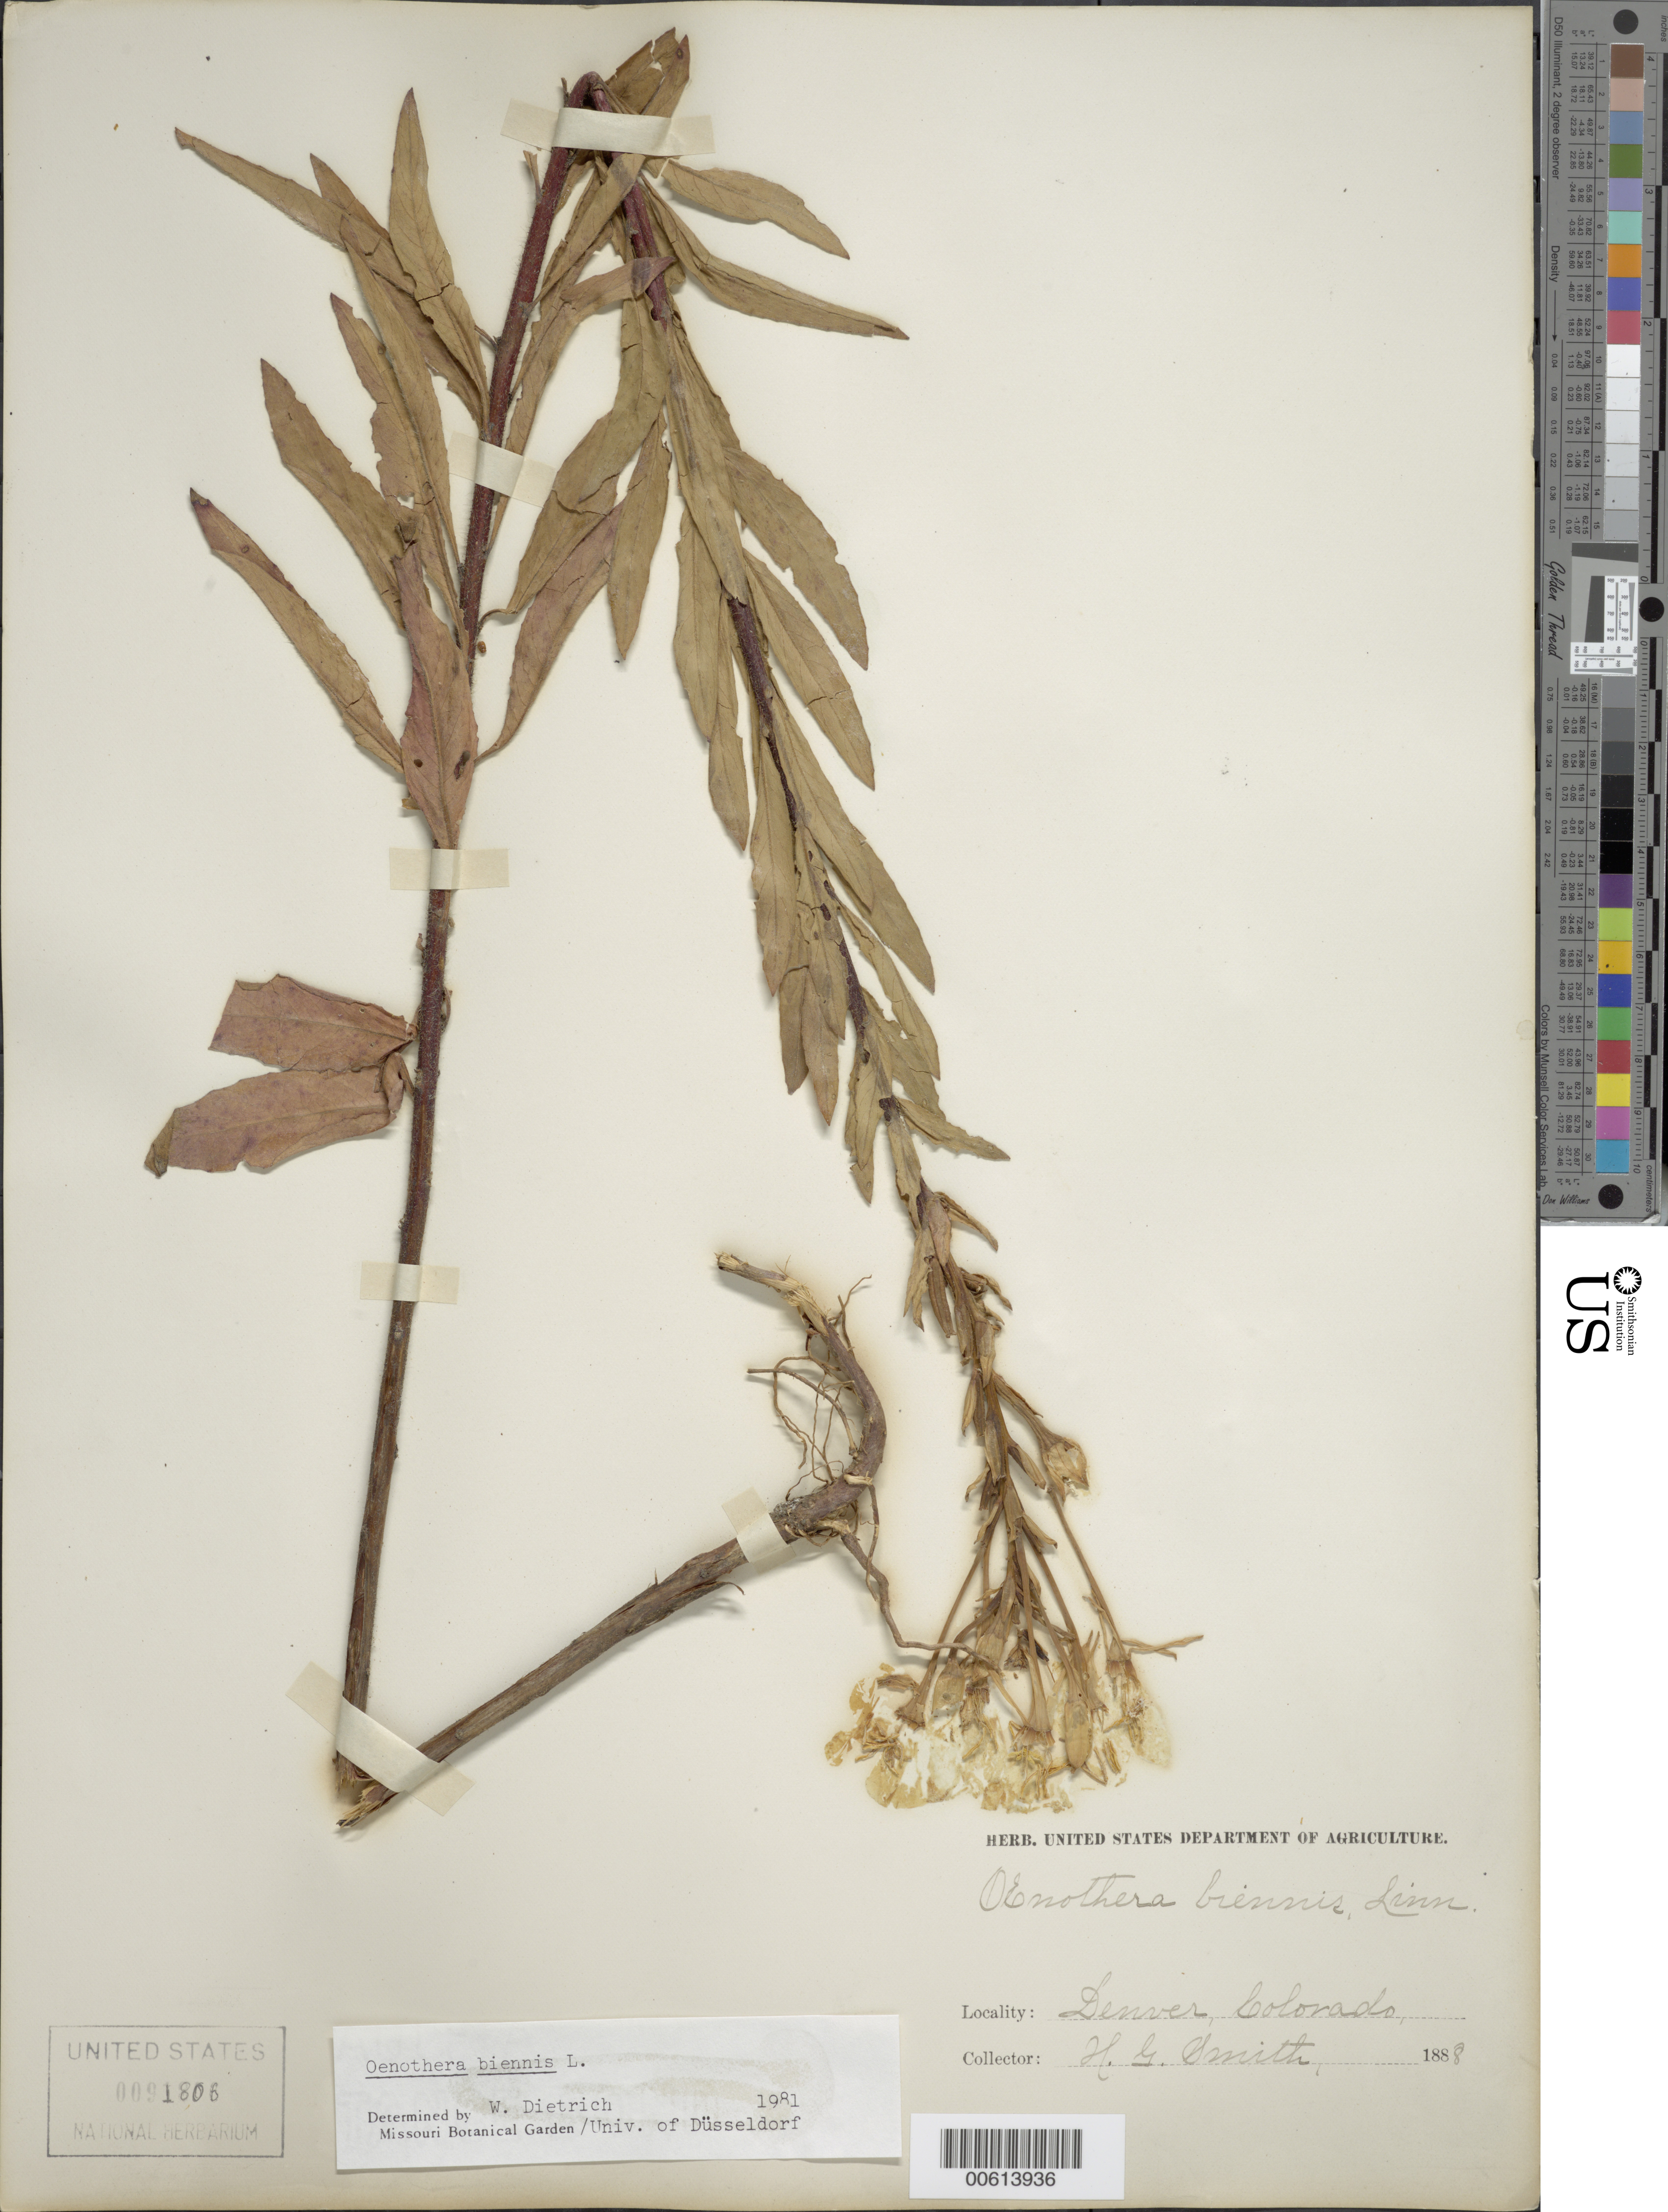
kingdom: Plantae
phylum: Tracheophyta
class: Magnoliopsida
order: Myrtales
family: Onagraceae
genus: Oenothera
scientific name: Oenothera biennis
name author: L.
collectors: W. Smith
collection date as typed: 1888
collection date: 1888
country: United States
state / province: Colorado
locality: Denver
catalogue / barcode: US 91806